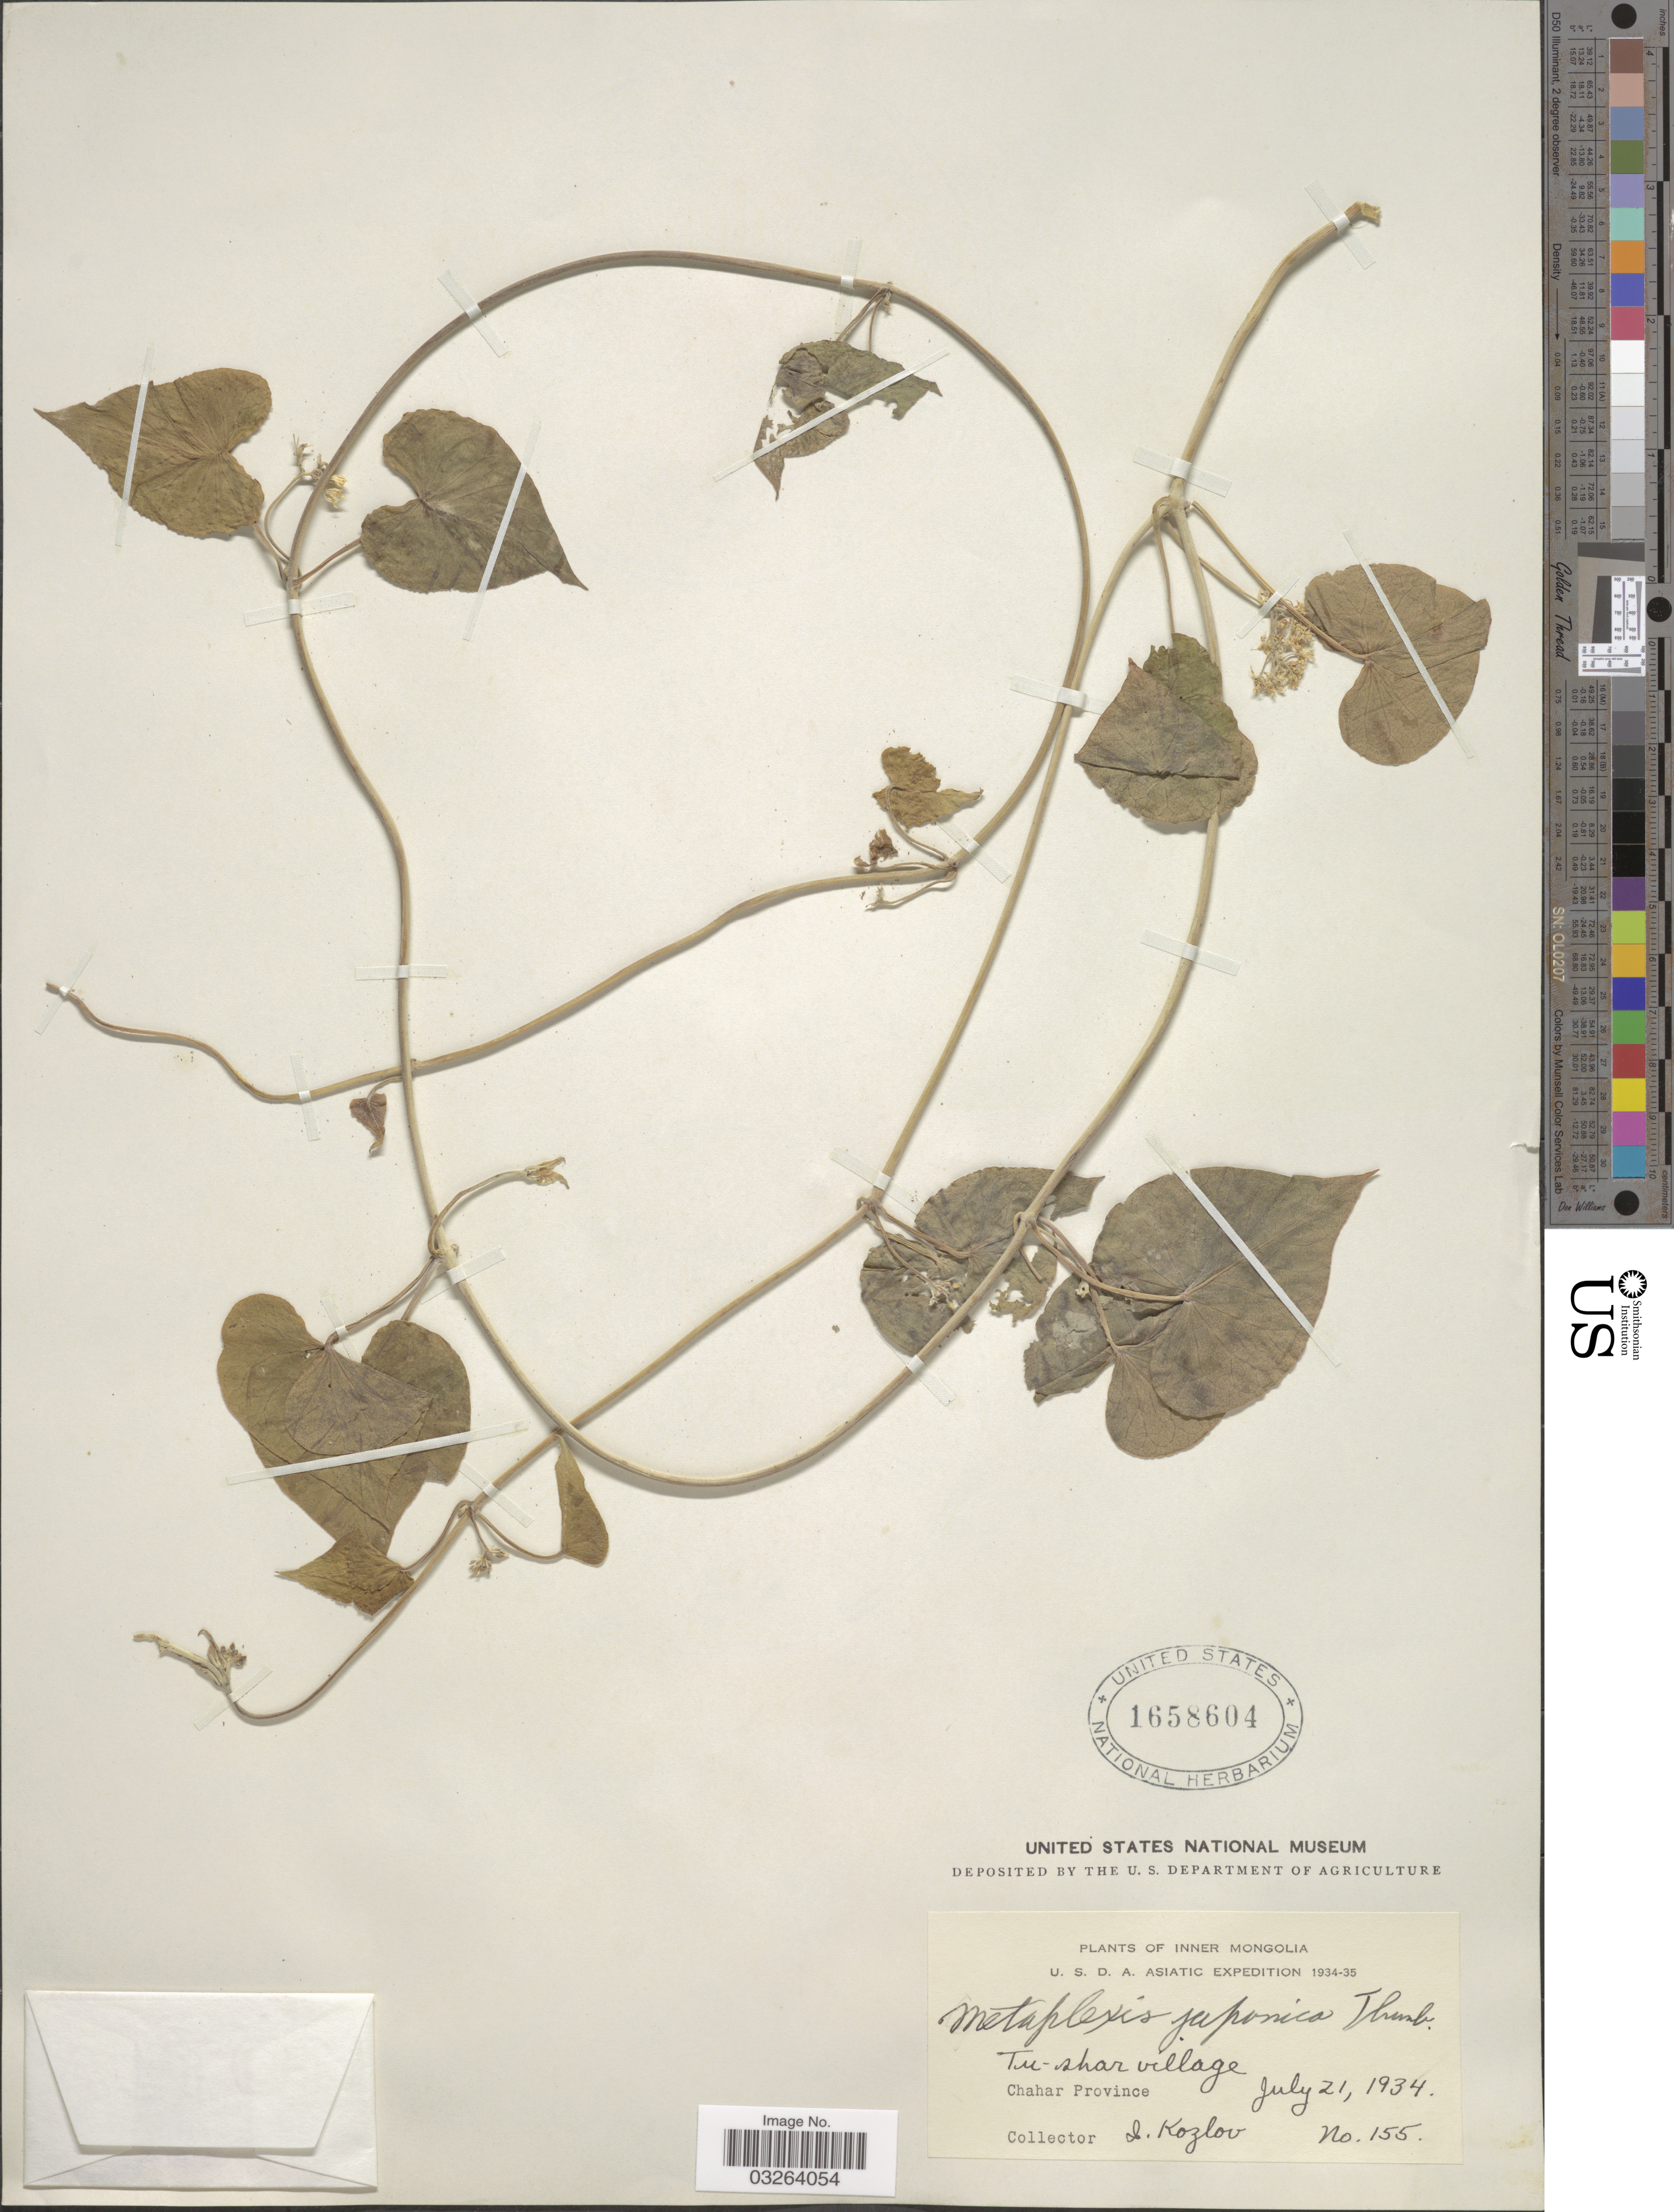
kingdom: Plantae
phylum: Tracheophyta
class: Magnoliopsida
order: Gentianales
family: Apocynaceae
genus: Metaplexis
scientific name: Metaplexis japonica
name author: (Thunb.) Makino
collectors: I. Kozlov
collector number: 155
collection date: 1934-07-21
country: China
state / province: Nei Monggol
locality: Inner Mongolia. Tu-shar village. Chahar Province.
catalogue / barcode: US 1658604